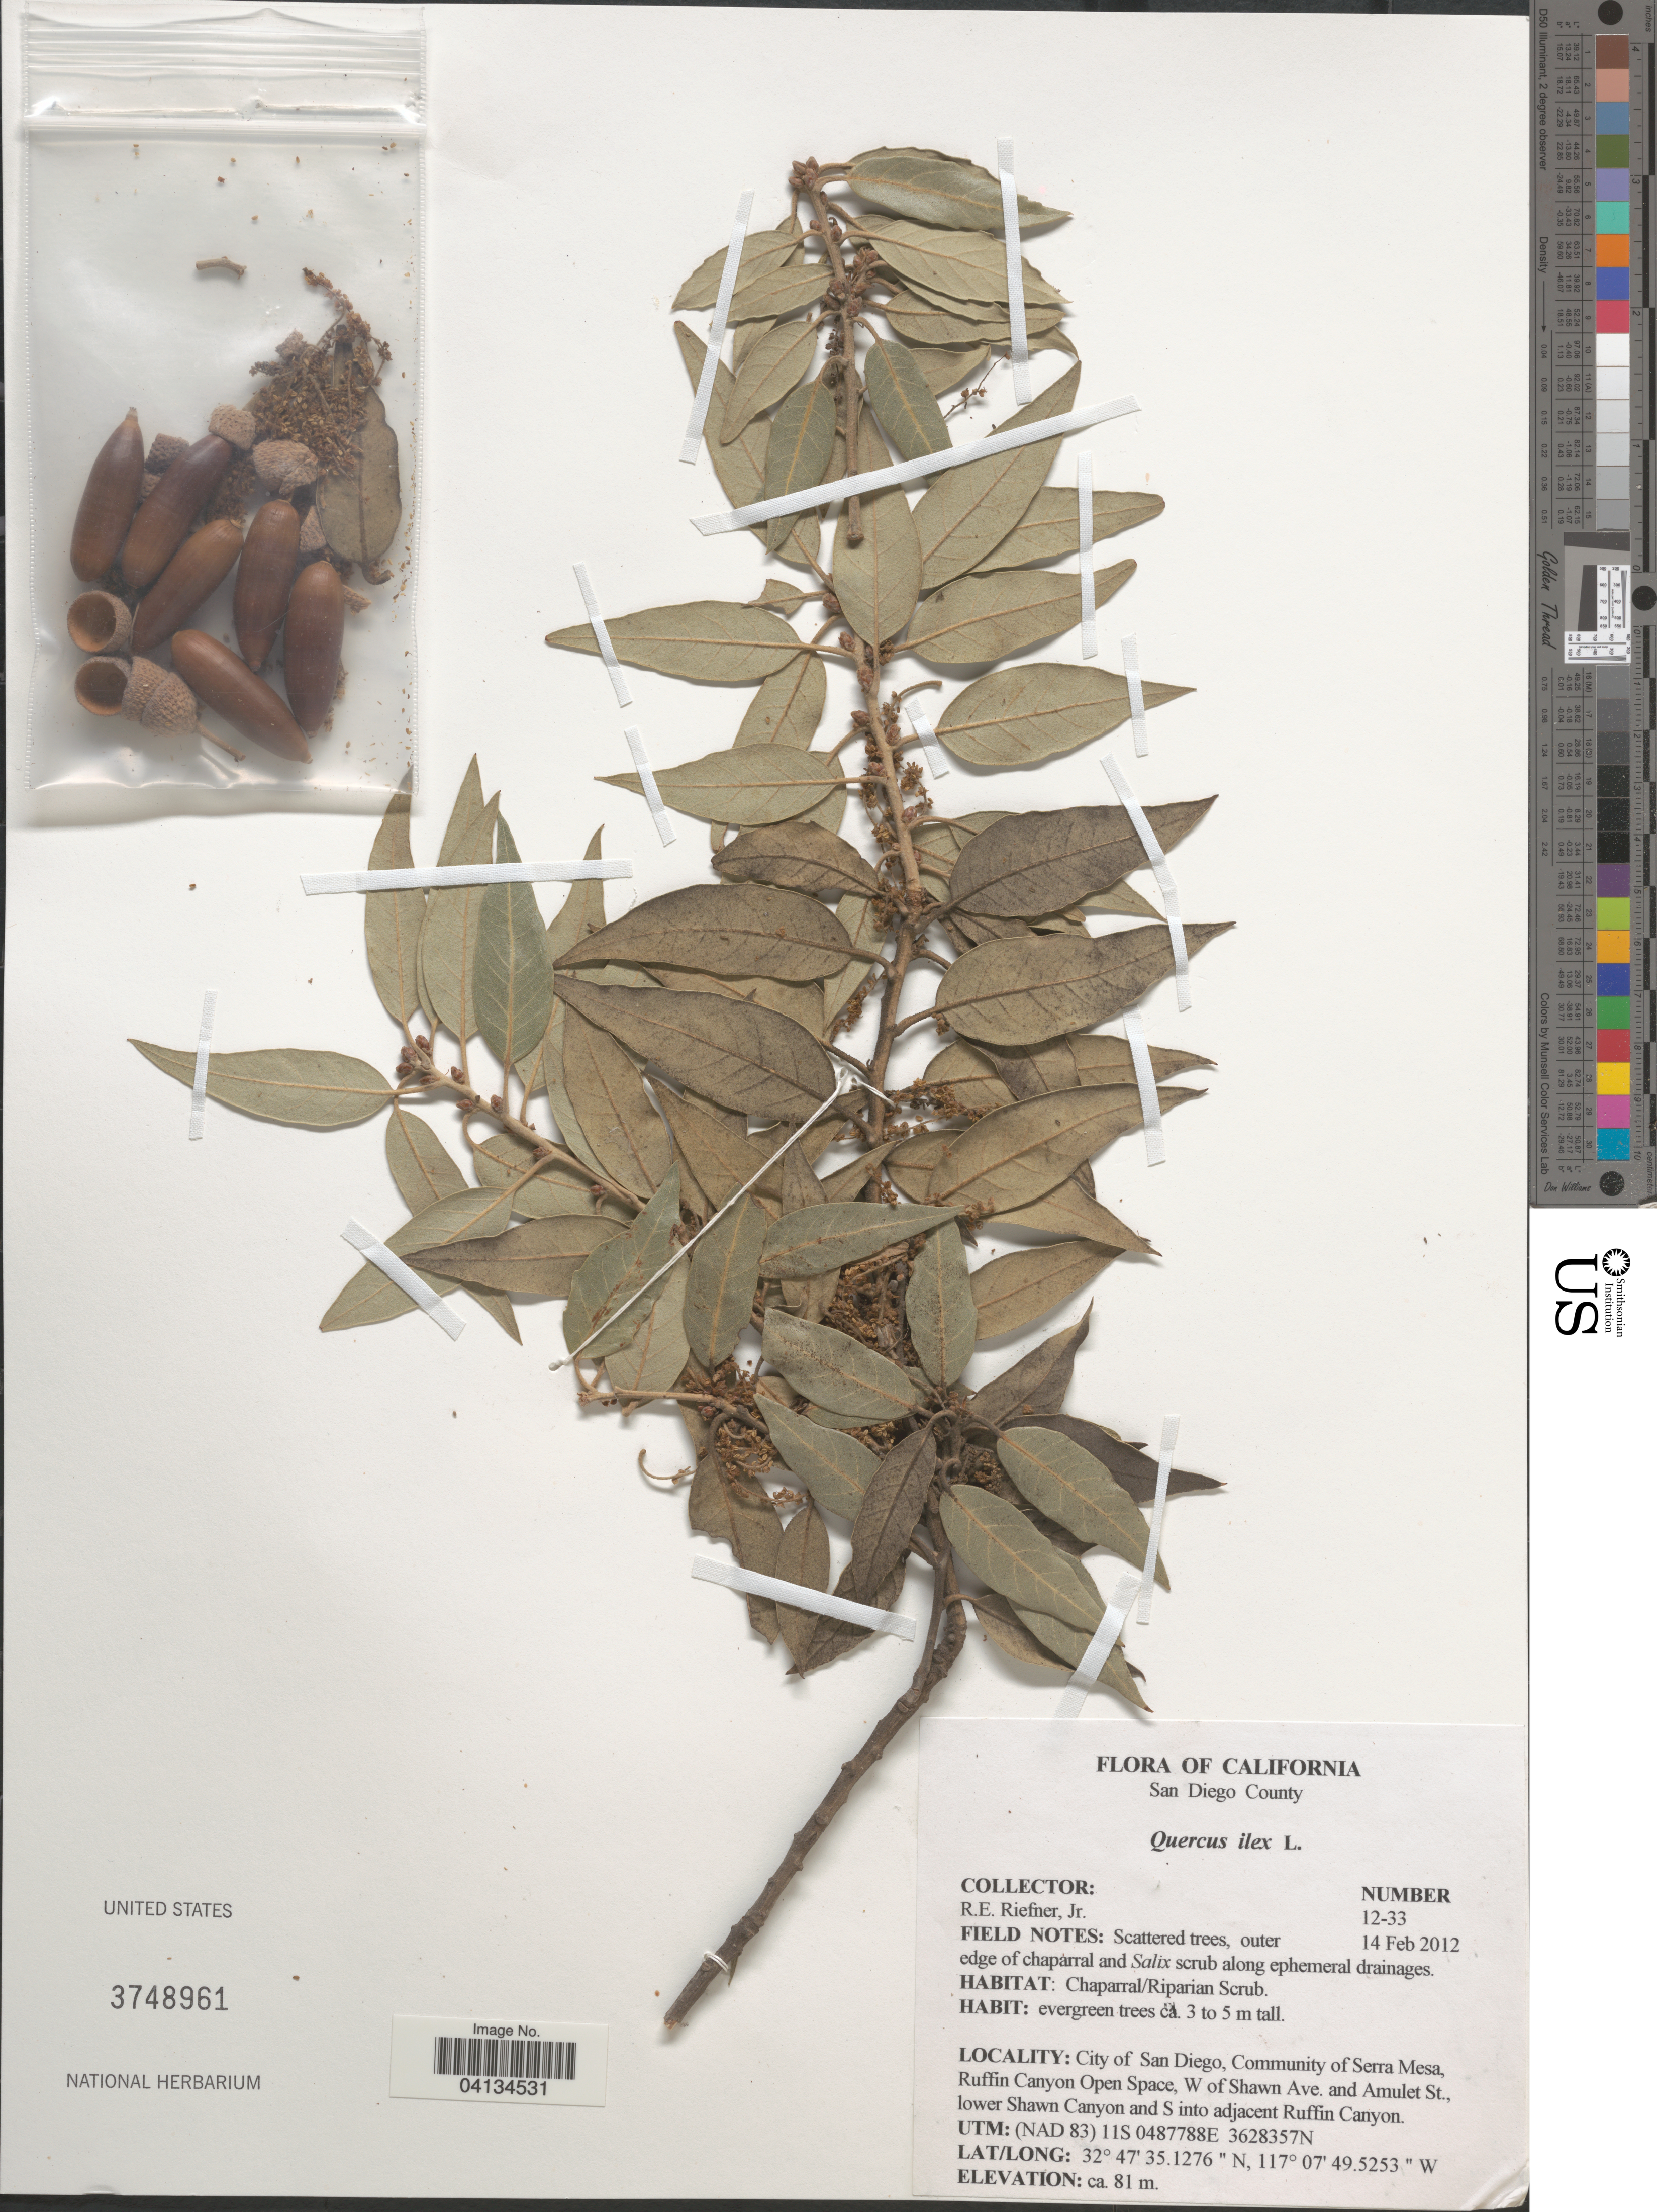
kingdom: Plantae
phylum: Tracheophyta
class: Magnoliopsida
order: Fagales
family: Fagaceae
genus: Quercus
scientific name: Quercus ilex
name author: Lour.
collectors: R. Riefner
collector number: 12-33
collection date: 2012-02-14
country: United States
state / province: California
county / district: San Diego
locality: San Diego County. Chaparral/Riparian Scrub. City of San Diego, Community of Serra Mesa, Ruffin Canyon Open Space, W of Shawn Ave. and Amulet St., lower Shawn Canyon and S into adjacent Ruffin Canyon. UTM: (NAD 83) 11S 0487788E 3628357N.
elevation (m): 81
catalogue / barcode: US 3748961